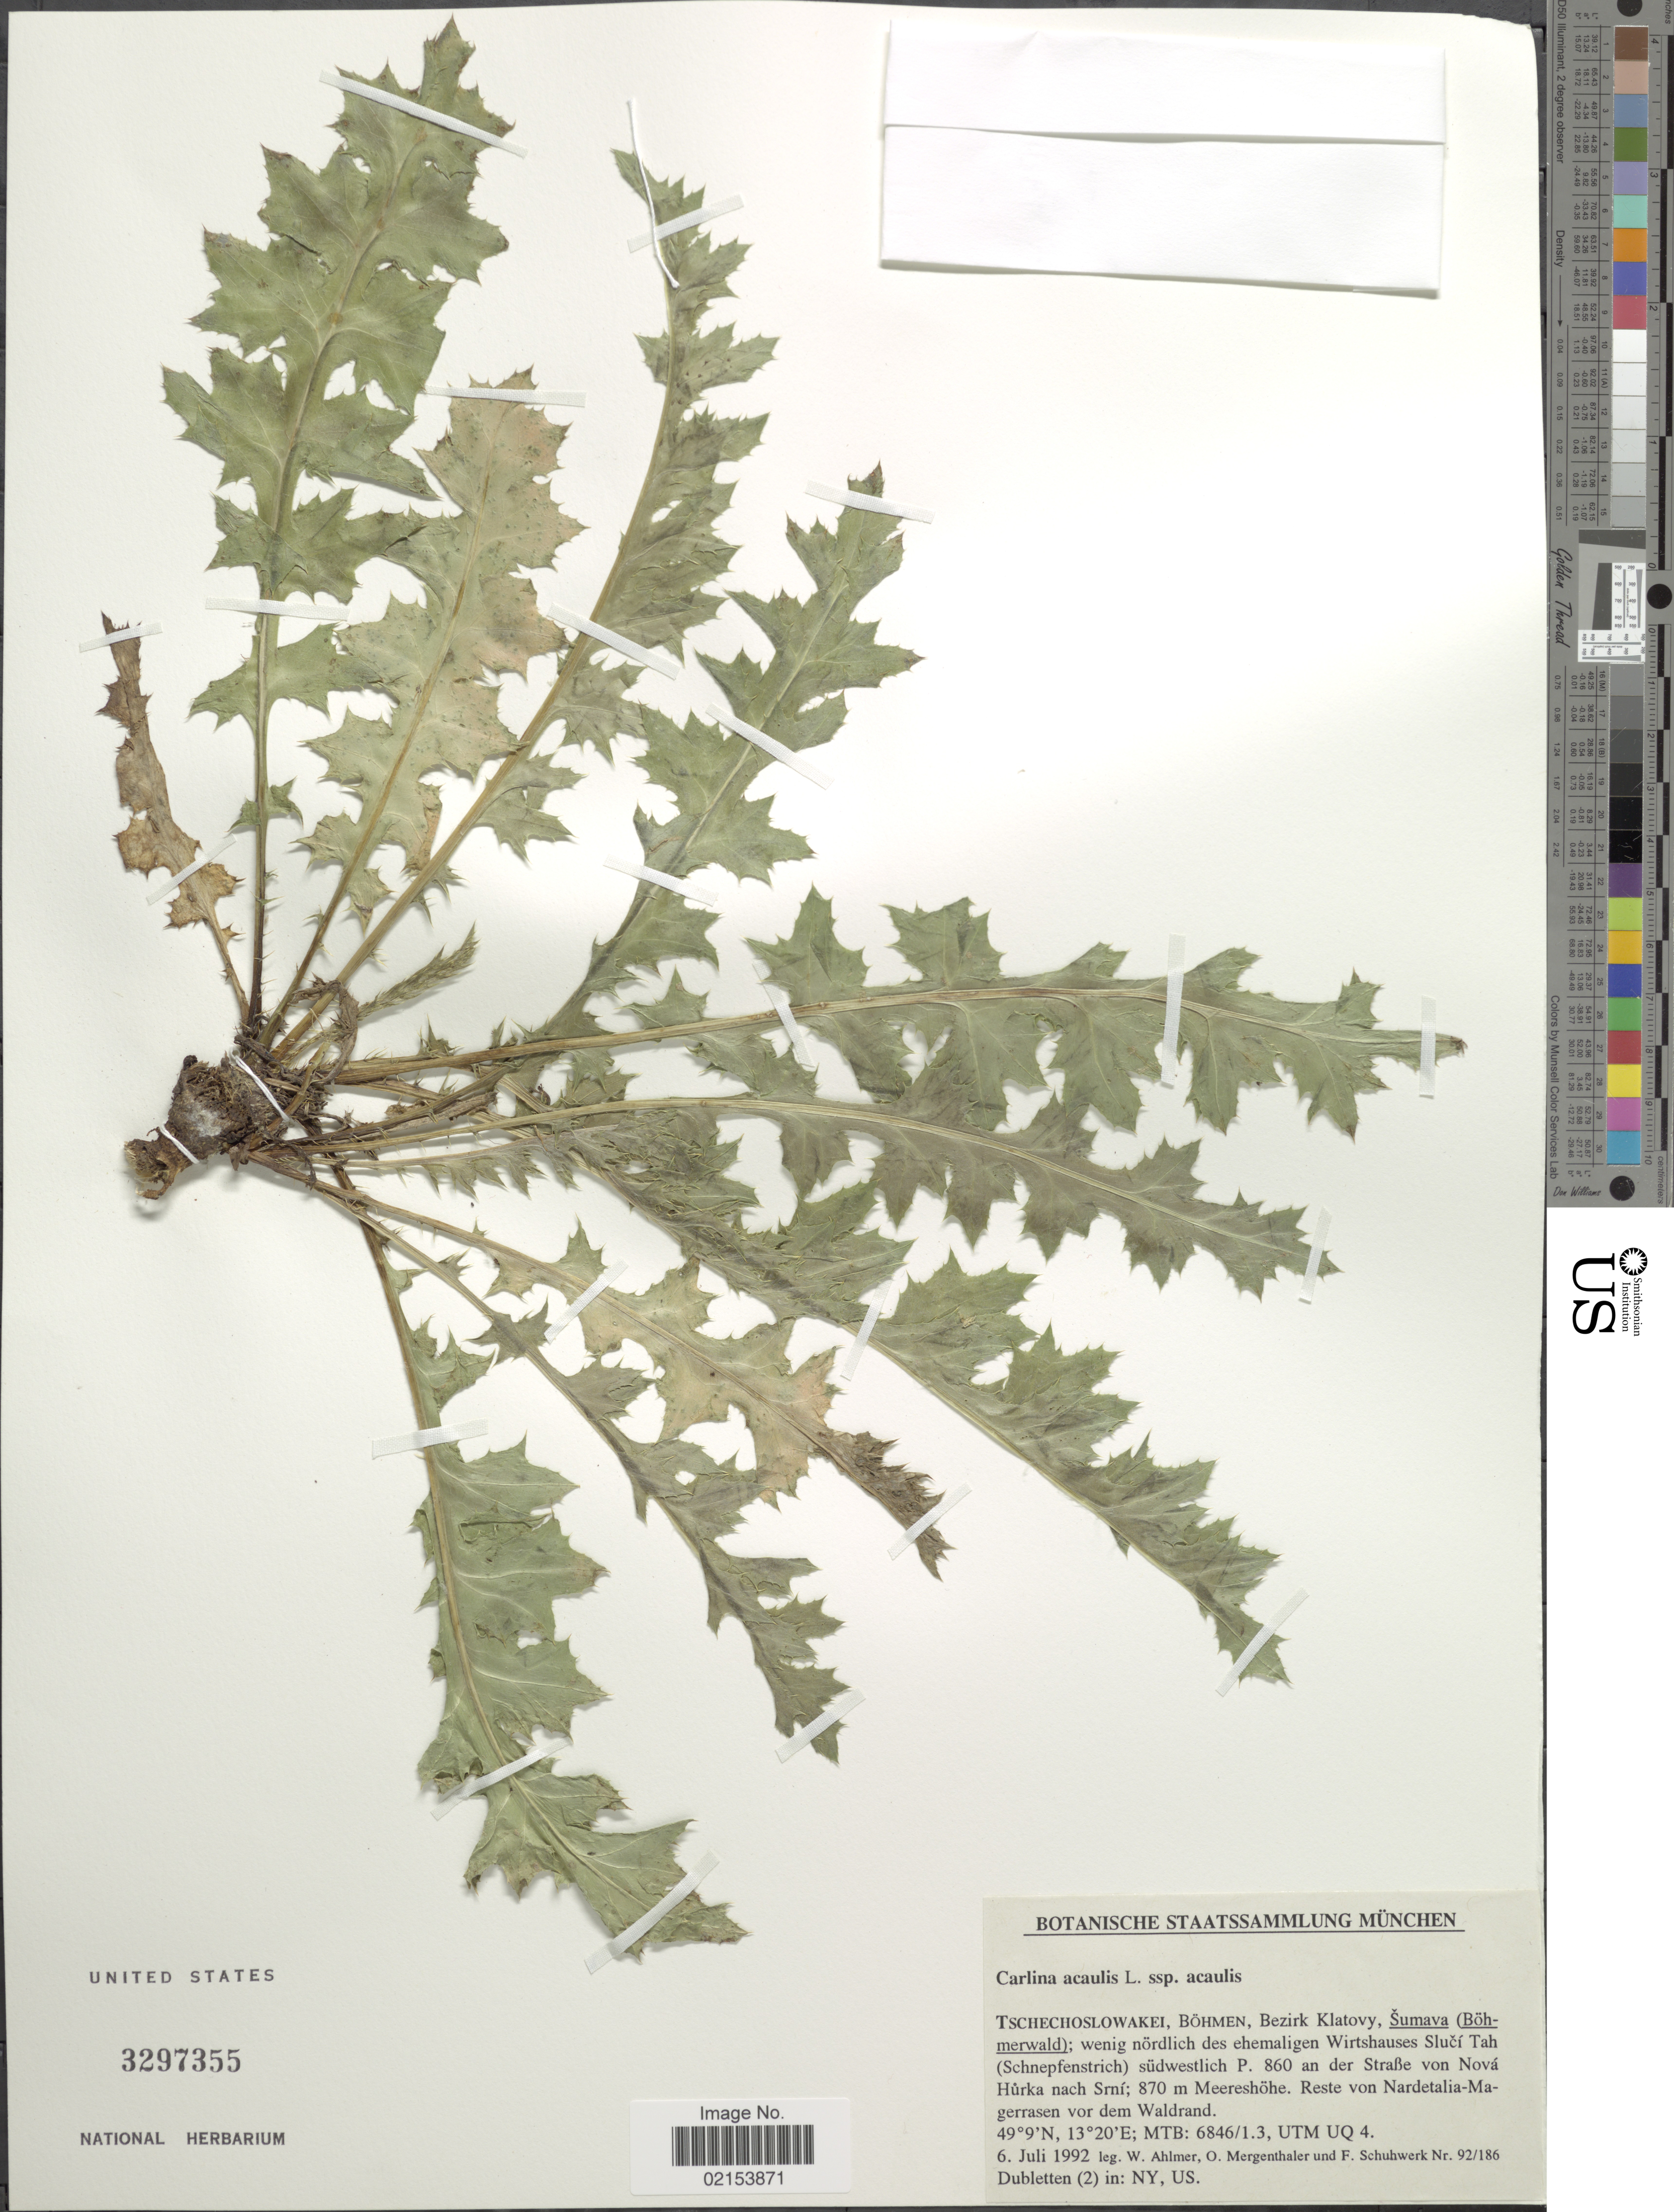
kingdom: Plantae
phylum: Tracheophyta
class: Magnoliopsida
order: Asterales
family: Asteraceae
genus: Carlina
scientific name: Carlina acaulis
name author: L.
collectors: W. Ahlmer, O. Mergenthaler & Schuhwerk, F.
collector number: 92/186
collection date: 1992-07-06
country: Czechia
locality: Tschechoslowakei, Bohmen bezirk Klatovy, Sumava (Bohmerwald) wenig nordlich des ehemaligen Wirtshauses Sluci Tah (Schneofenstrich) sudwestlich P. 860 an der Strabe von NovaHurka nach Srni. UTM UQ 4/ MTB 6846/1.3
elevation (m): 870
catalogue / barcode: US 3297355